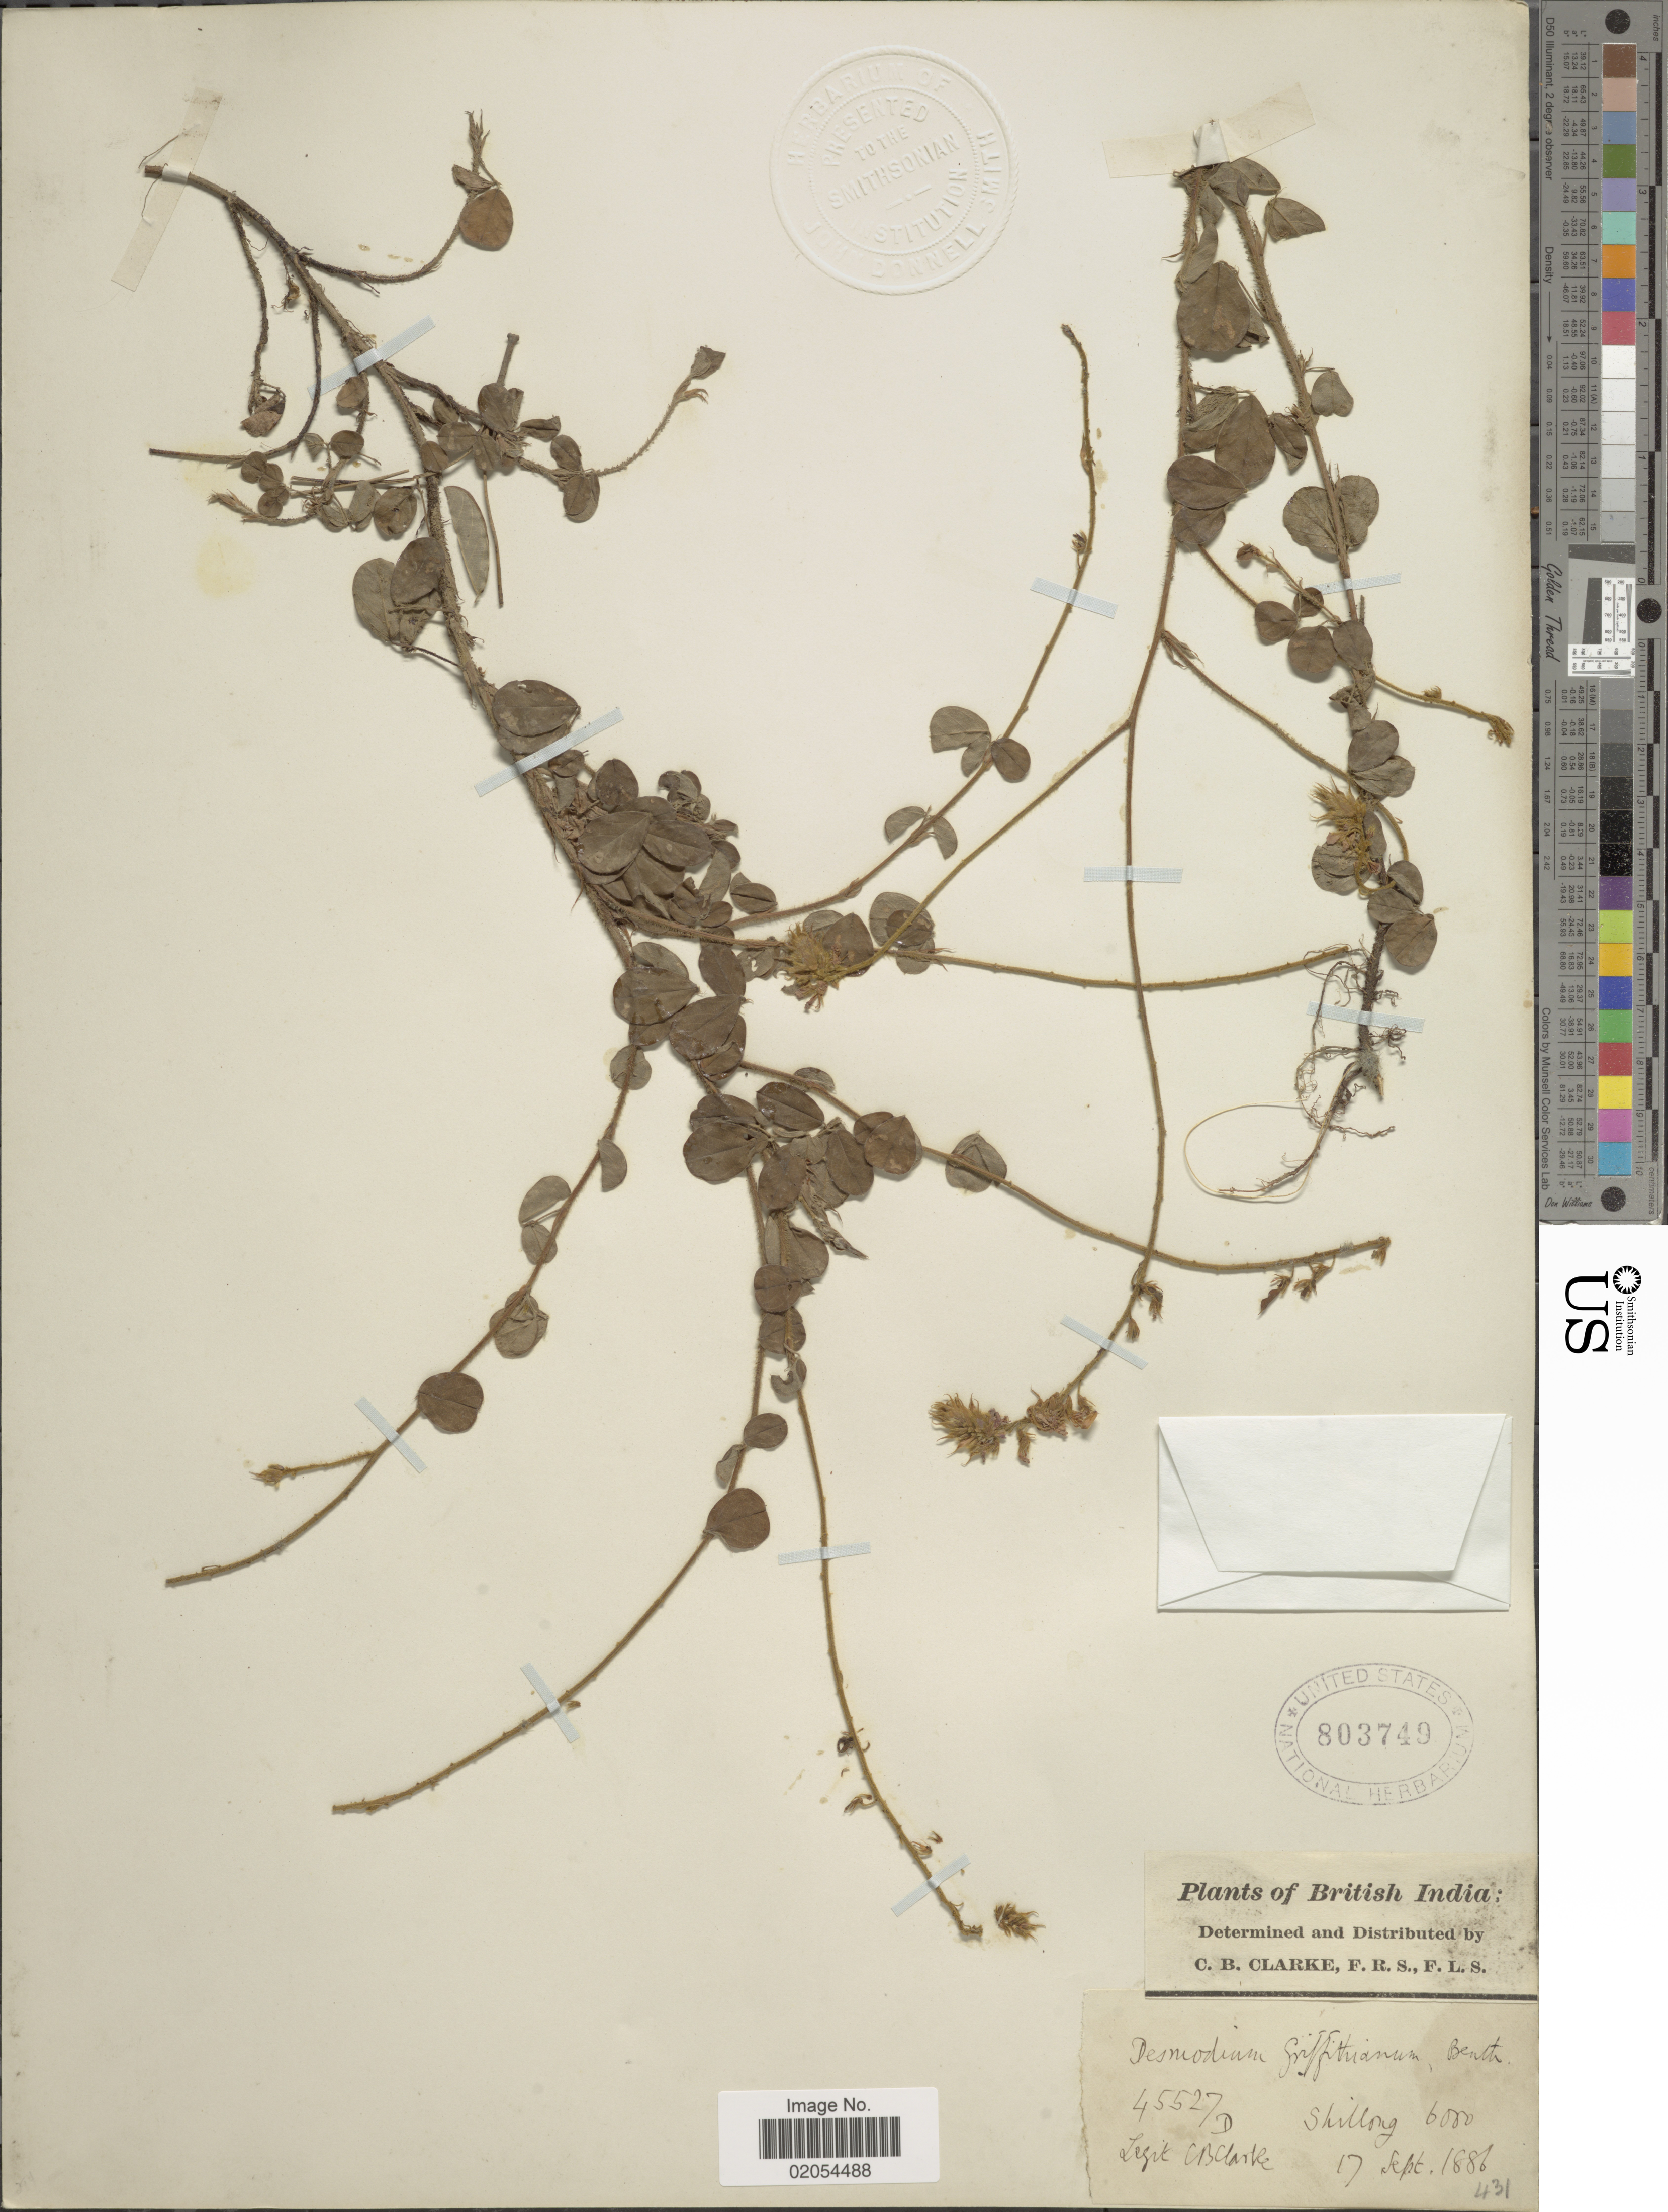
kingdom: Plantae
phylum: Tracheophyta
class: Magnoliopsida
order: Fabales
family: Fabaceae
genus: Grona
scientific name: Grona griffithiana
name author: (Benth.) H. Ohashi & K. Ohashi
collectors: C. B. Clarke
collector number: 45527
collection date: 1886-09-17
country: India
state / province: Meghalaya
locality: British India, Shillong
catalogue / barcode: US 803749